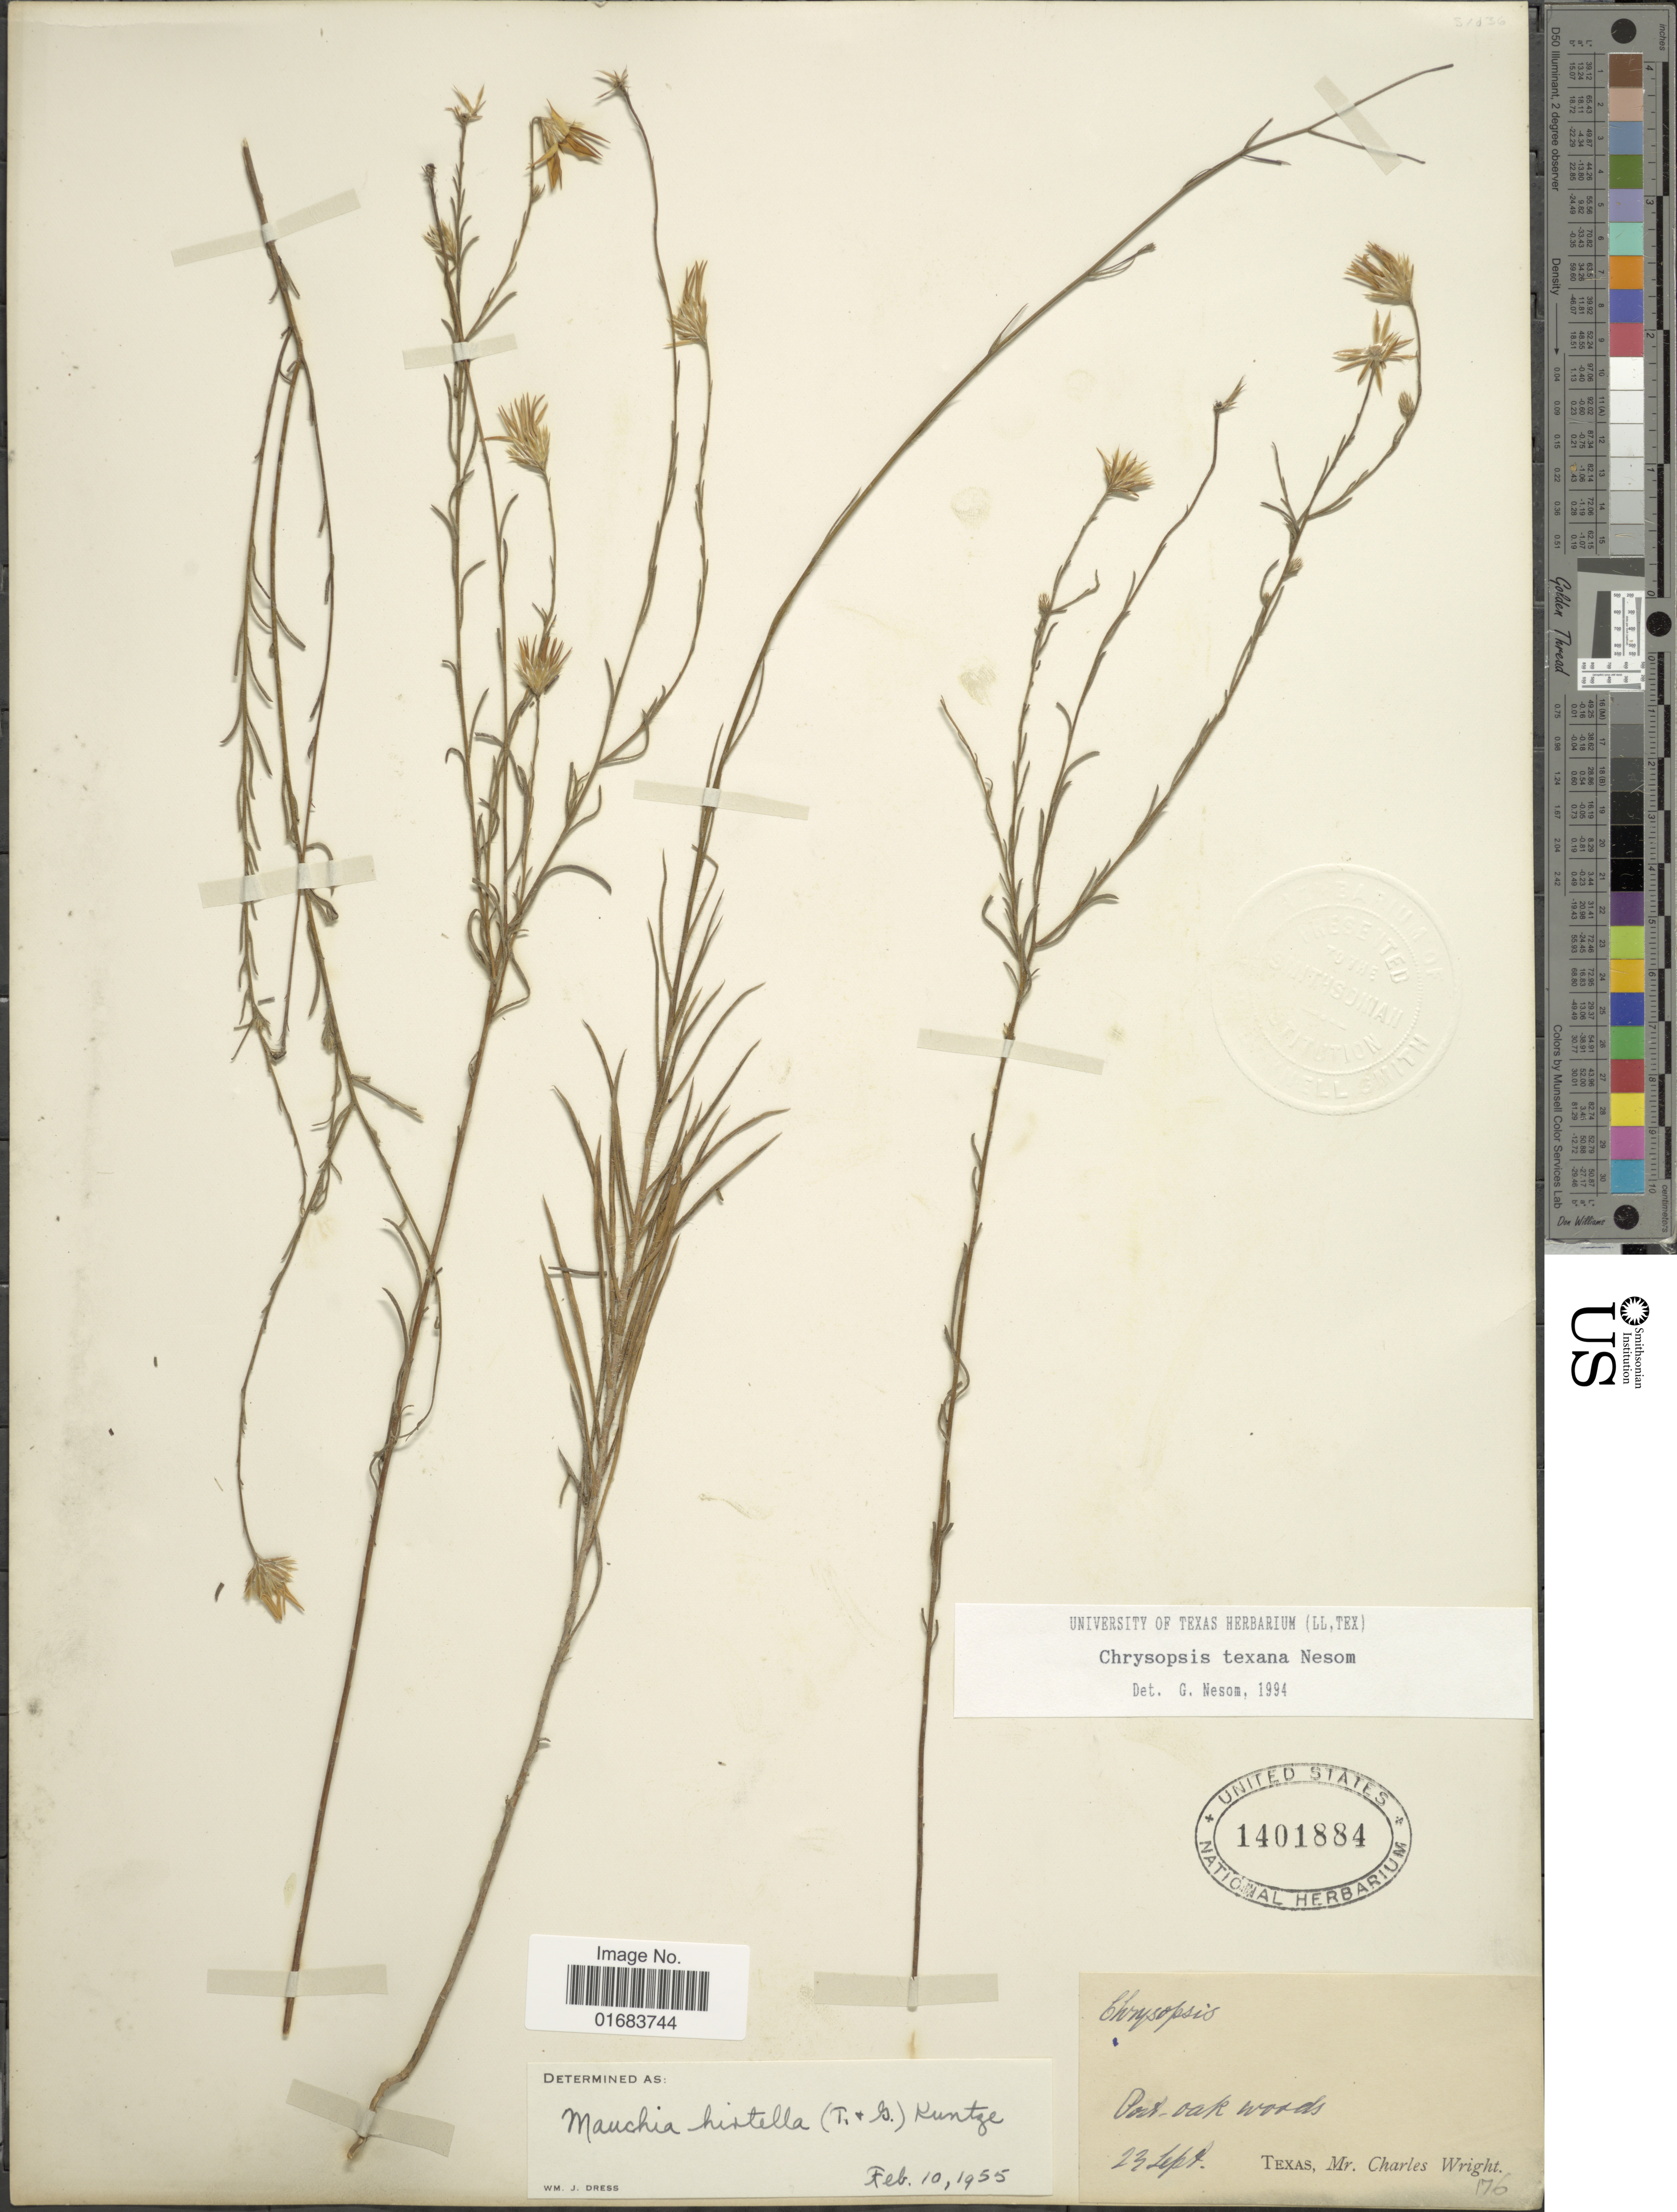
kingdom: Plantae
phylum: Tracheophyta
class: Magnoliopsida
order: Asterales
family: Asteraceae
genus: Chrysopsis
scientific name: Chrysopsis texana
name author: G.L. Nesom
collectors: C. Wright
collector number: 176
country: United States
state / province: Texas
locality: Texas. Port-oak woods.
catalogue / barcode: US 1401884